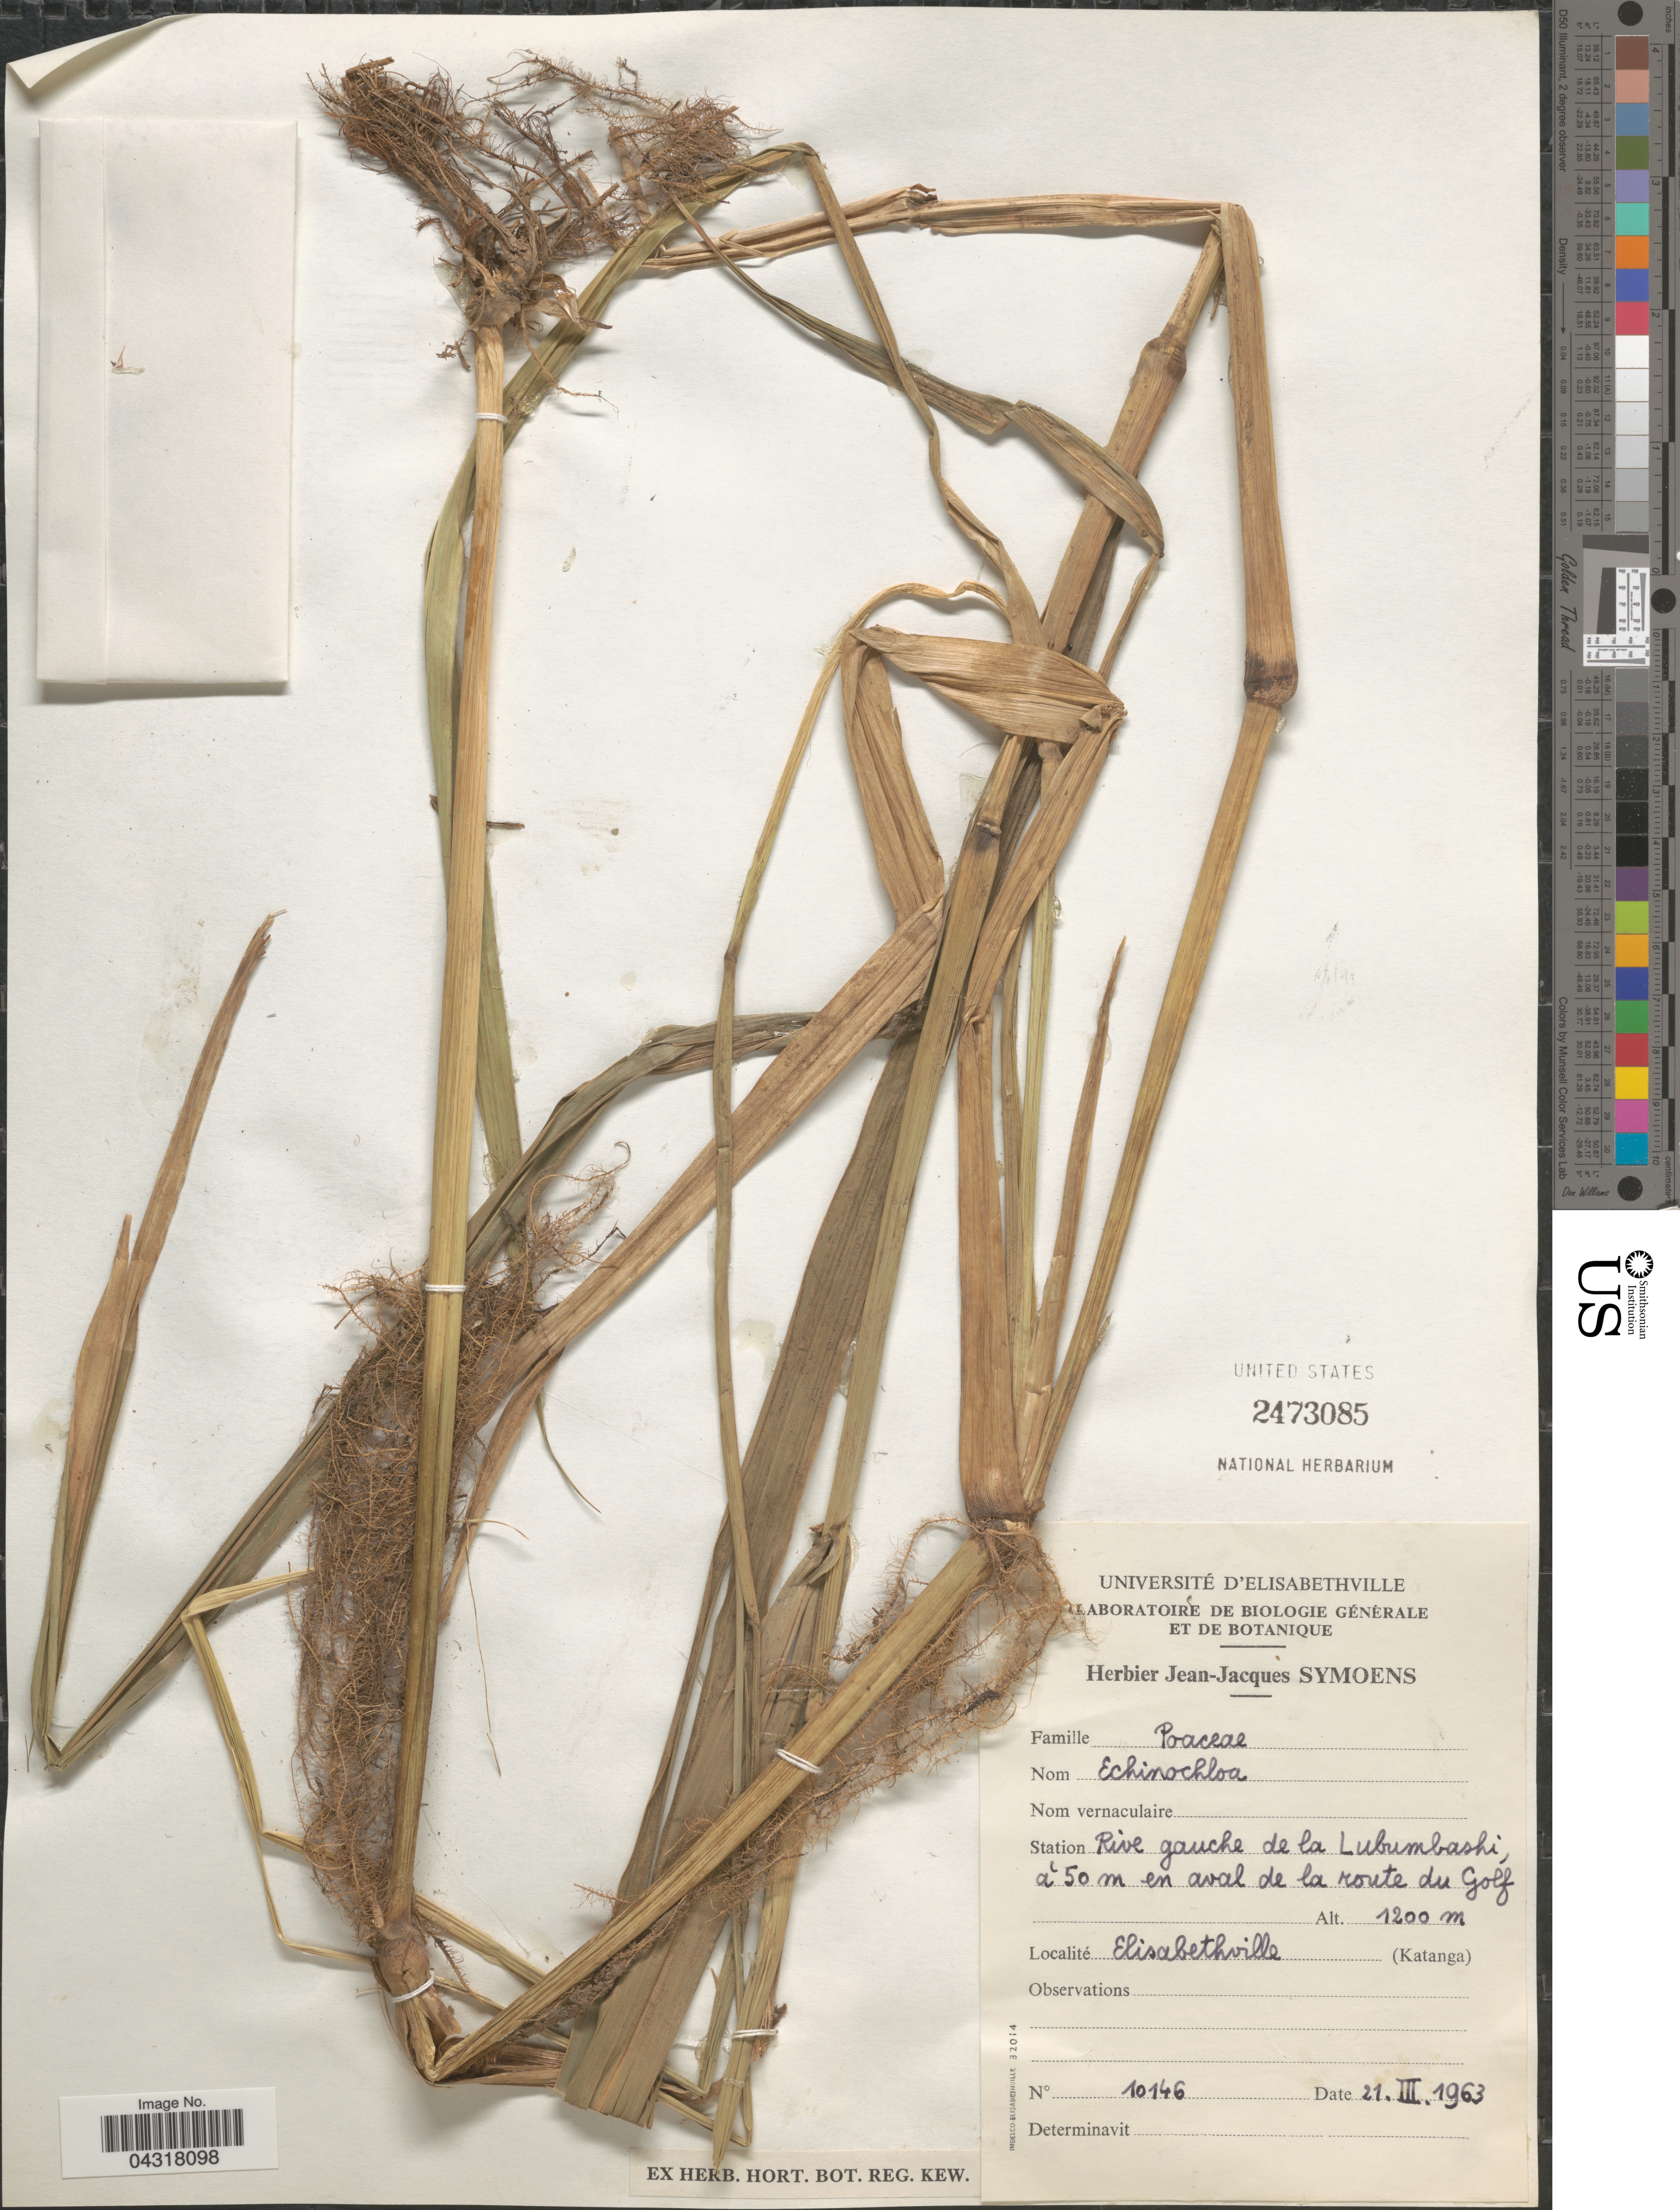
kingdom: Plantae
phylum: Tracheophyta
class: Liliopsida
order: Poales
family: Poaceae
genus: Echinochloa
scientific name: Echinochloa sp.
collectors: ex herb. Jean-Jacques Symoens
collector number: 10146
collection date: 1963-03-21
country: Congo, Democratic Republic of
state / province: Haut-Katanga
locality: Station Rive gauche de la Lubumbashi, à 50 m en aval de la route du Golf. Elisabethville.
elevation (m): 1200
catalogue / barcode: US 2473085